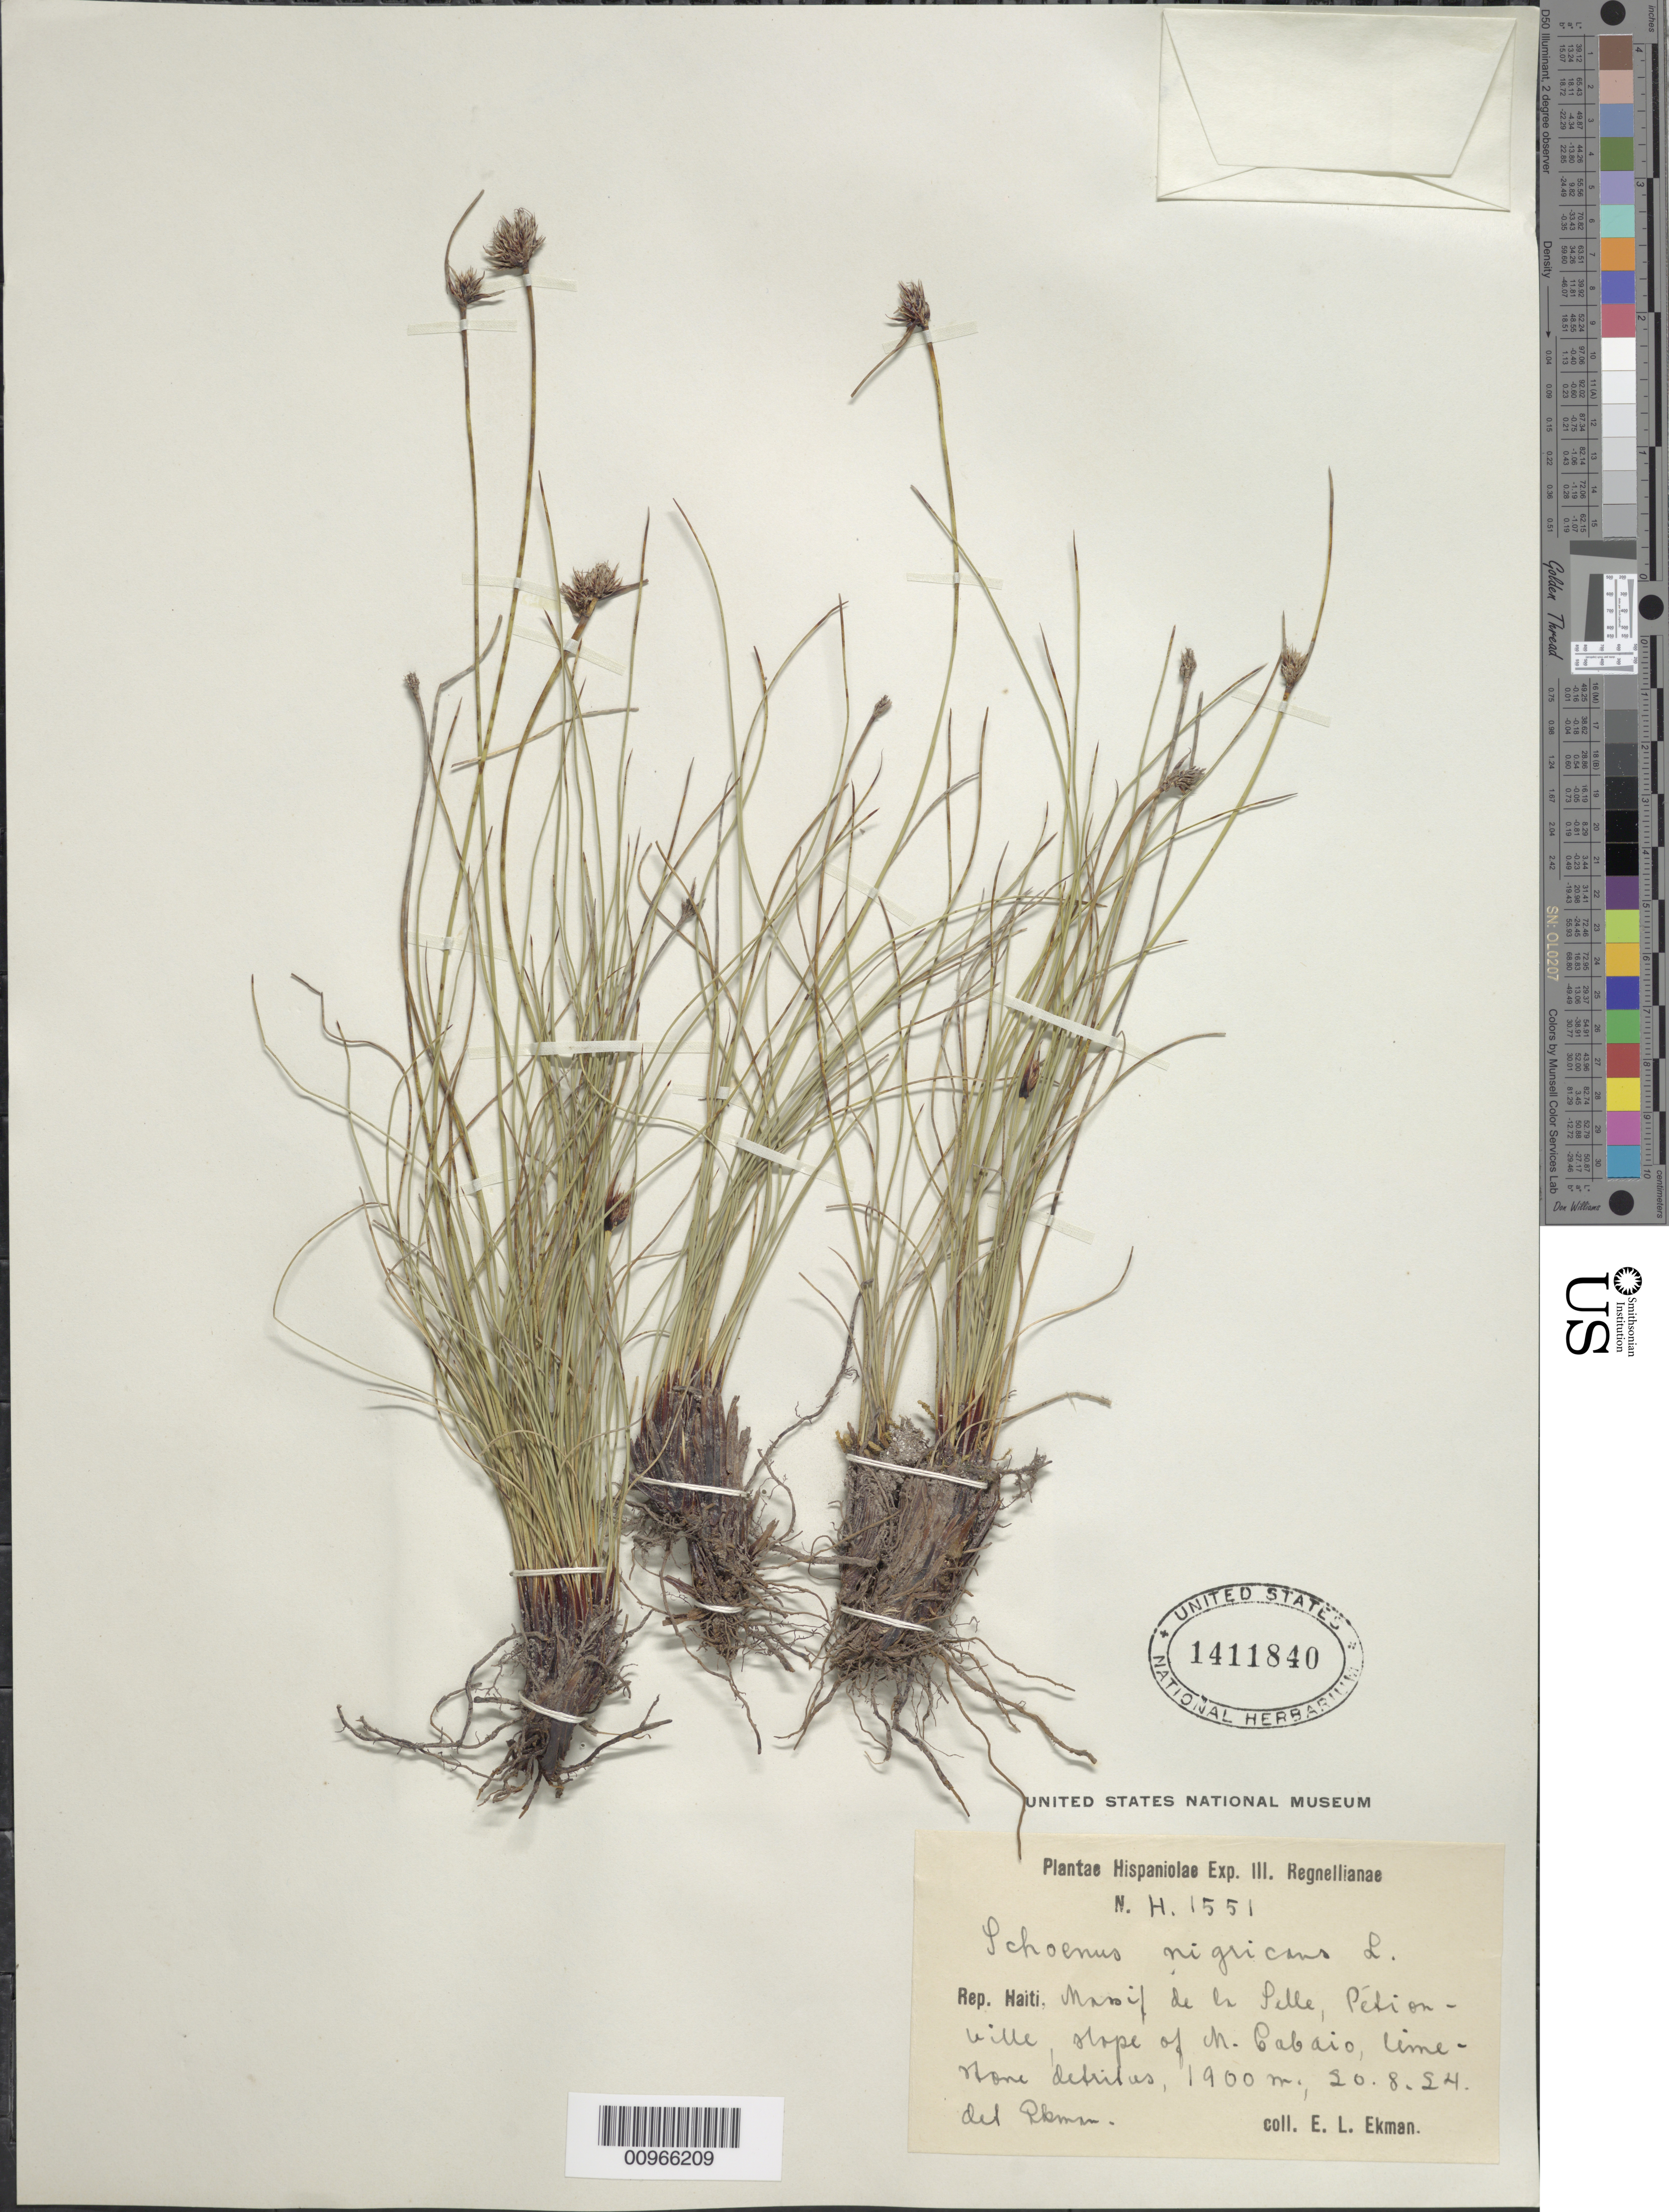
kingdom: Plantae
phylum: Tracheophyta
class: Liliopsida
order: Poales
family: Cyperaceae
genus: Schoenus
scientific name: Schoenus nigricans var. nigricans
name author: L.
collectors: E. L. Ekman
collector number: H 1551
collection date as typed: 20 Aug 1924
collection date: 1924-08-20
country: Haiti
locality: Massif de la Selle, Pétionville, slope of M. Cabaio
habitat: Limestone detritus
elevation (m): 1900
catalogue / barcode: US 1411840